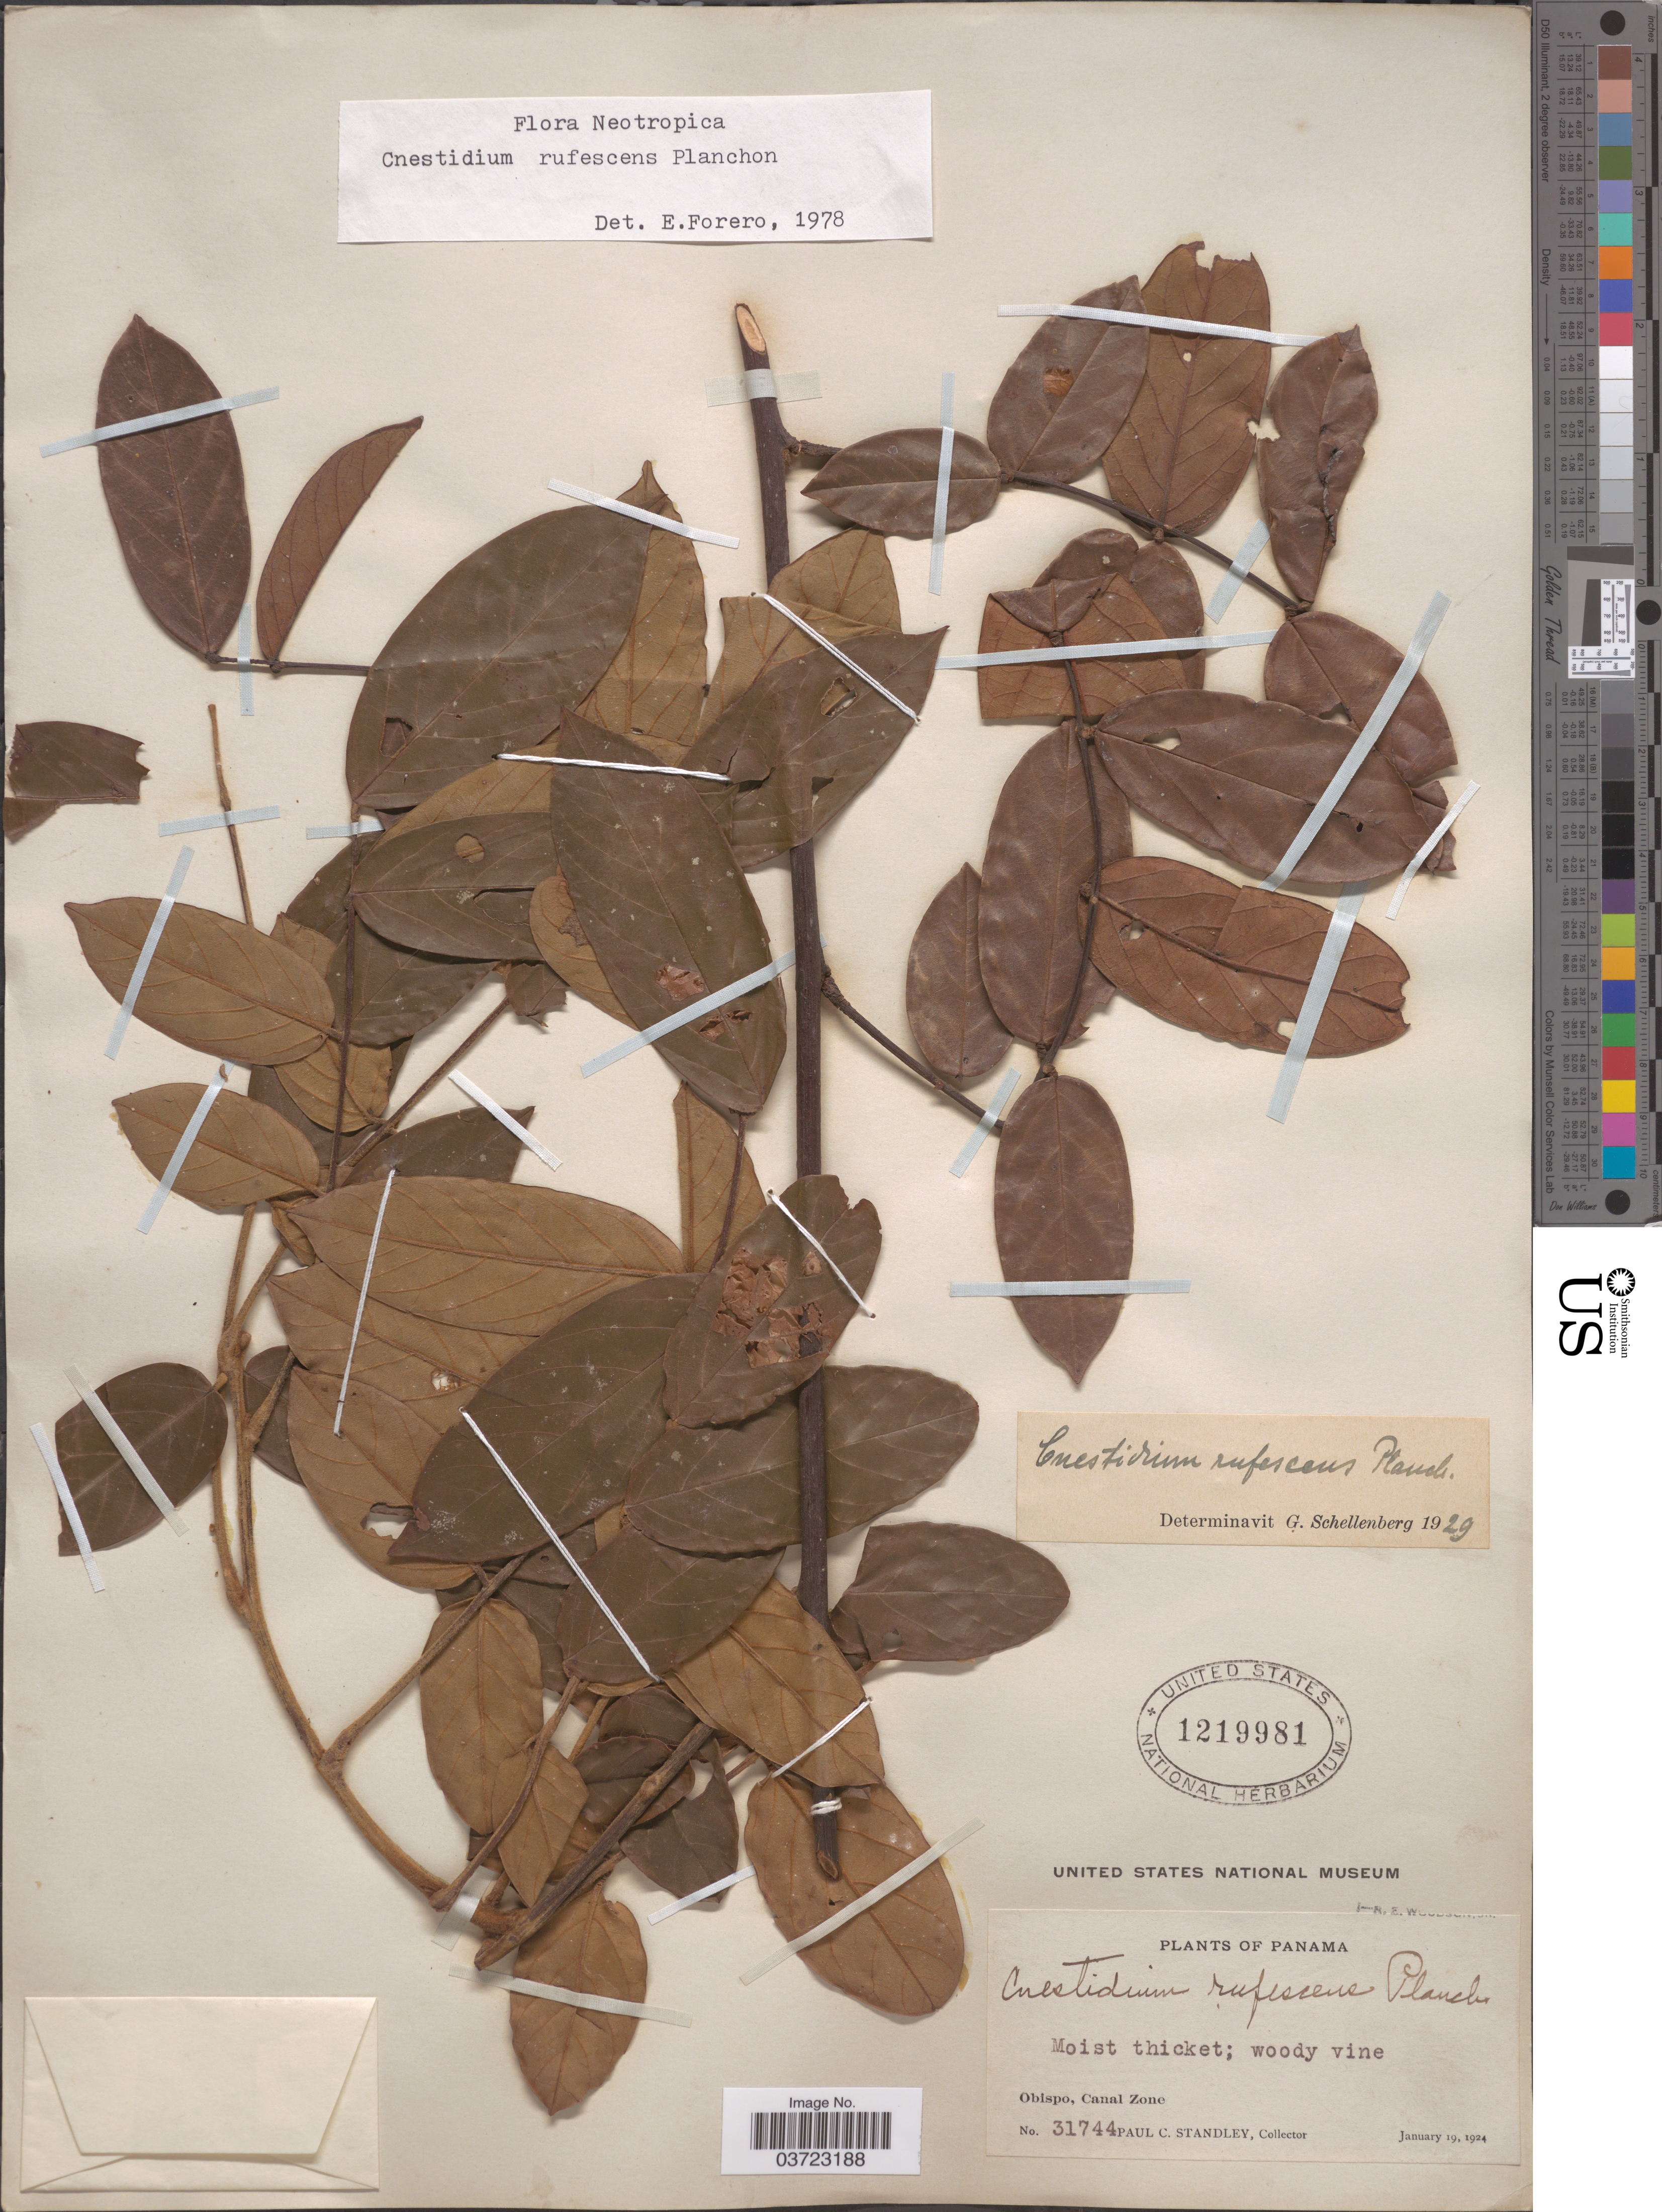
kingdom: Plantae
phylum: Tracheophyta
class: Magnoliopsida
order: Oxalidales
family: Connaraceae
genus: Cnestidium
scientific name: Cnestidium rufescens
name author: Planch.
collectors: P. C. Standley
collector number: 31744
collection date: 1924-01-19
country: Panama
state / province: Colón / Panamá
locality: Obispo, Canal Zone.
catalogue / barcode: US 1219981